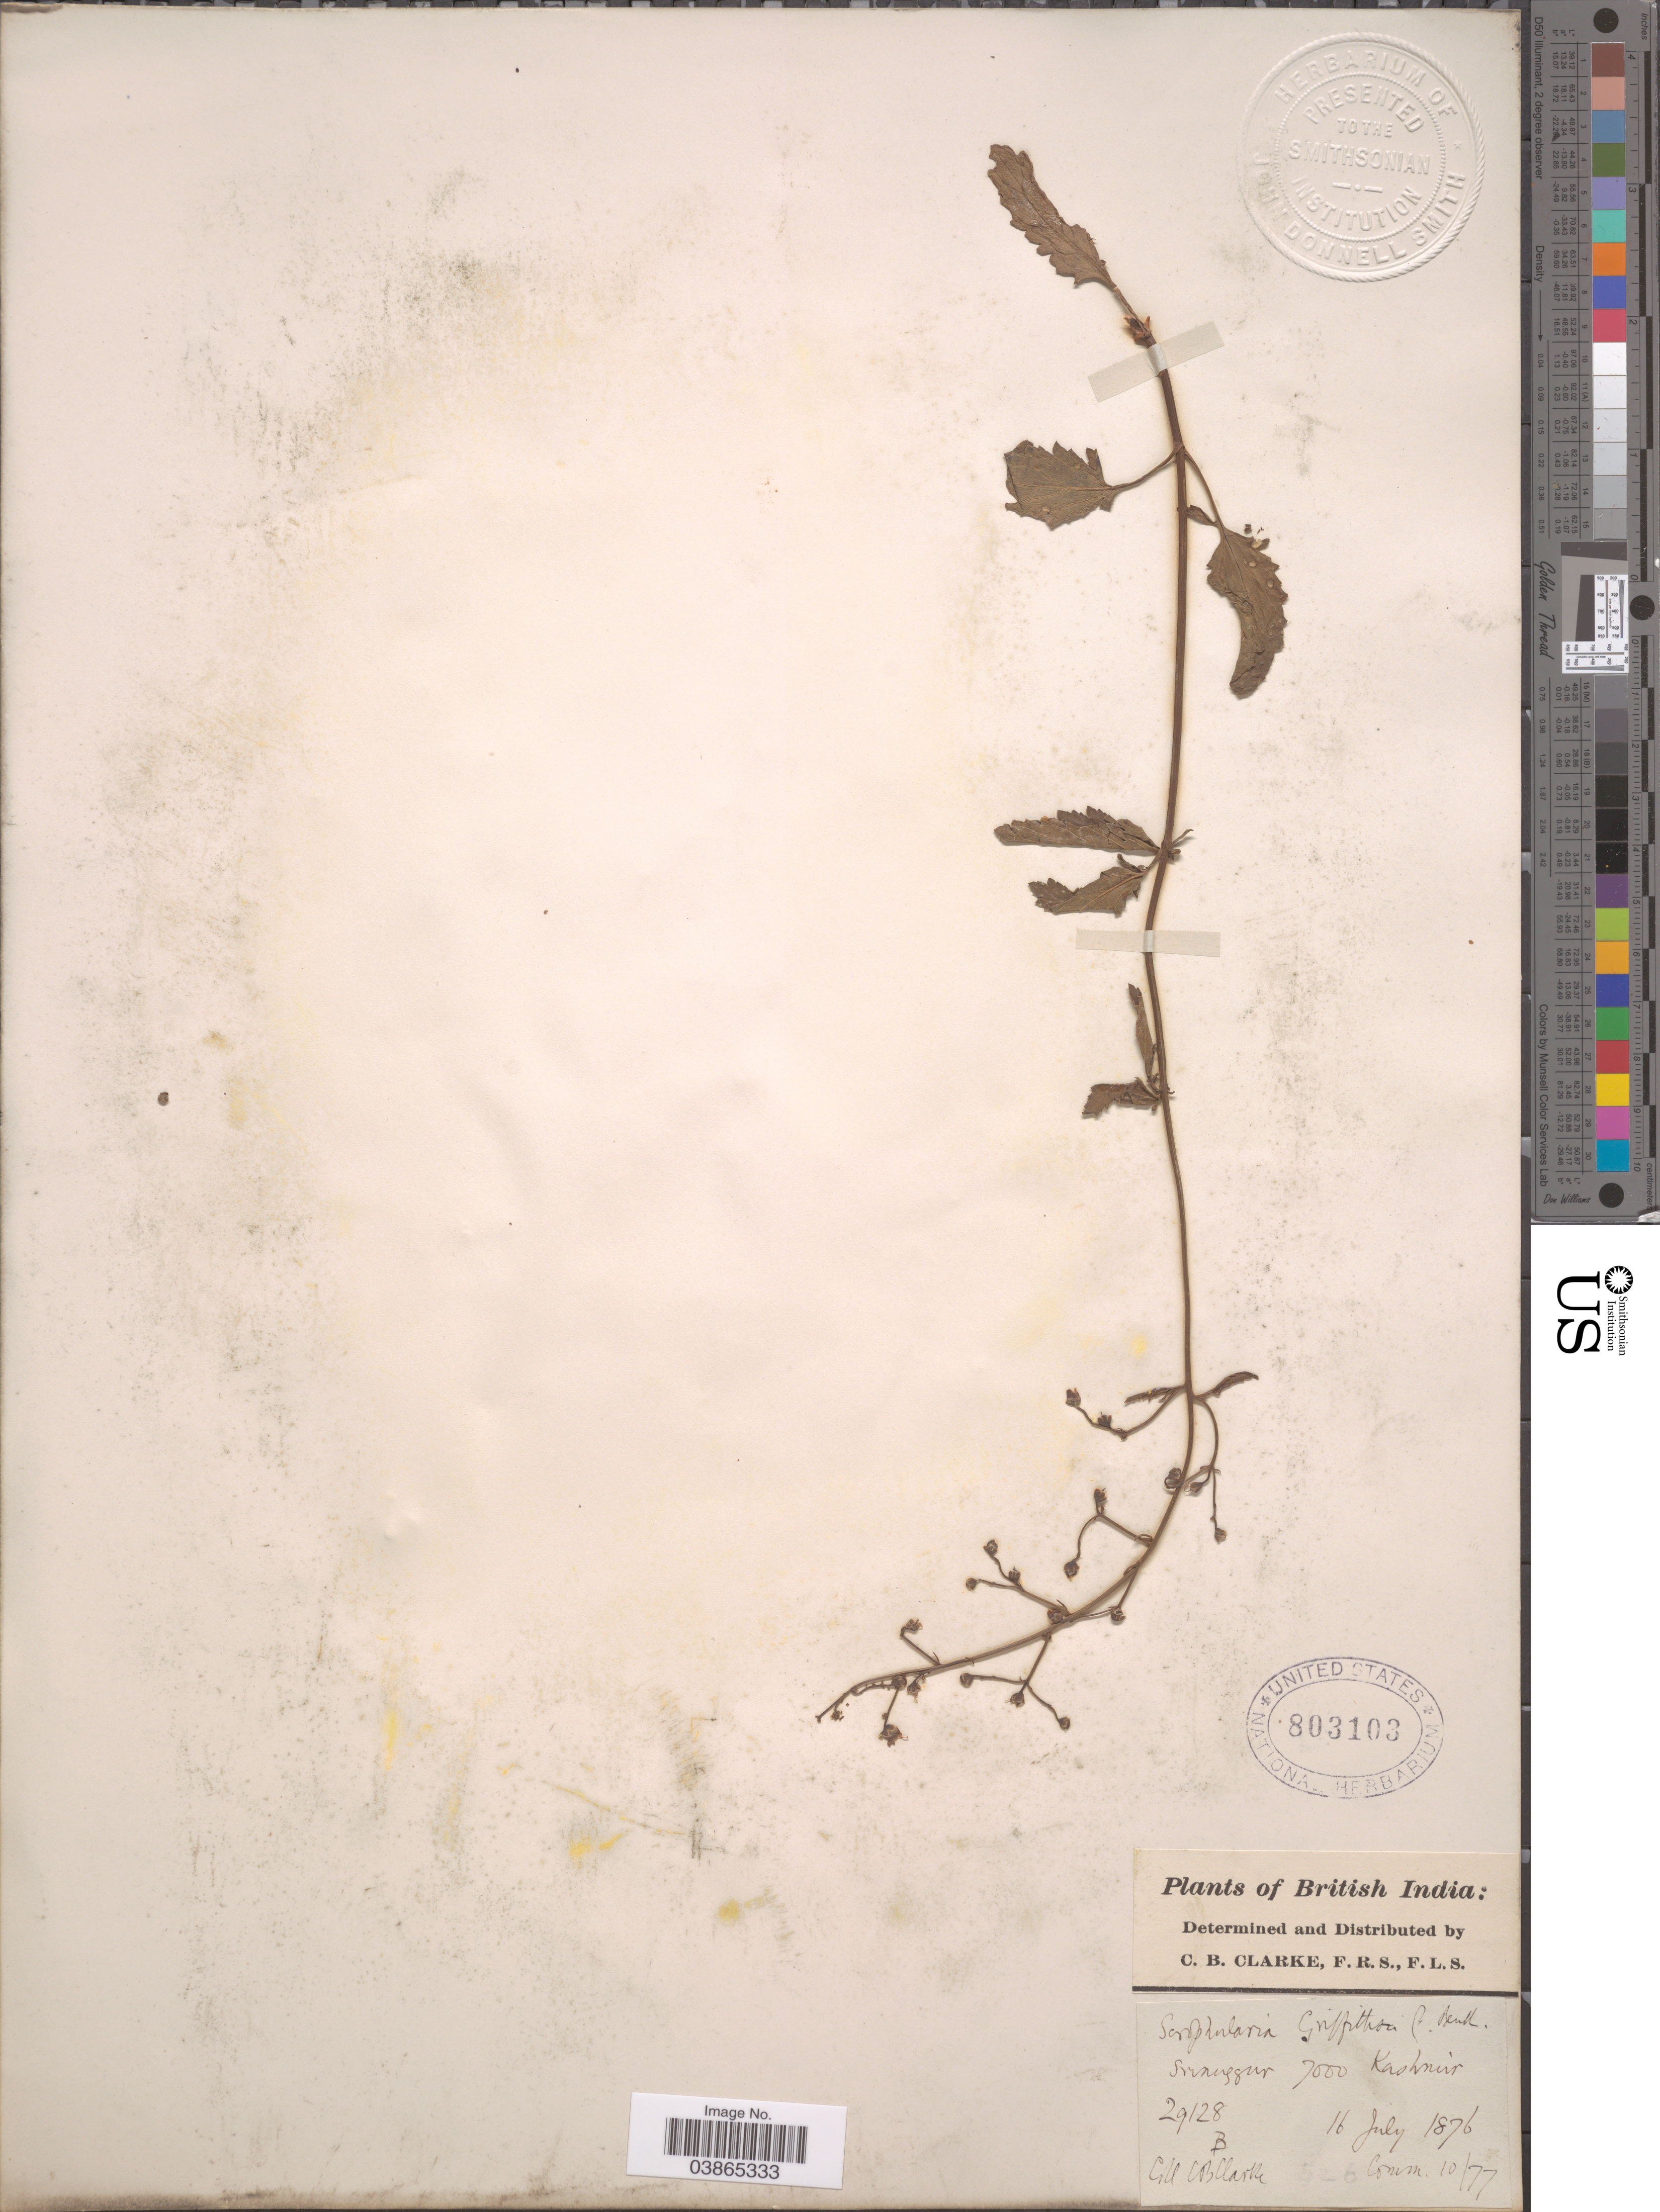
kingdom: Plantae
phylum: Tracheophyta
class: Magnoliopsida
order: Lamiales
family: Scrophulariaceae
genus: Scrophularia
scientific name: Scrophularia griffithii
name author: Franch.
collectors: C. B. Clarke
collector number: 29128B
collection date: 1876-07-16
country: India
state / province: Jammu and Kashmir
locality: British India. Sringgur. Kashmir.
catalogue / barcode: US 803103